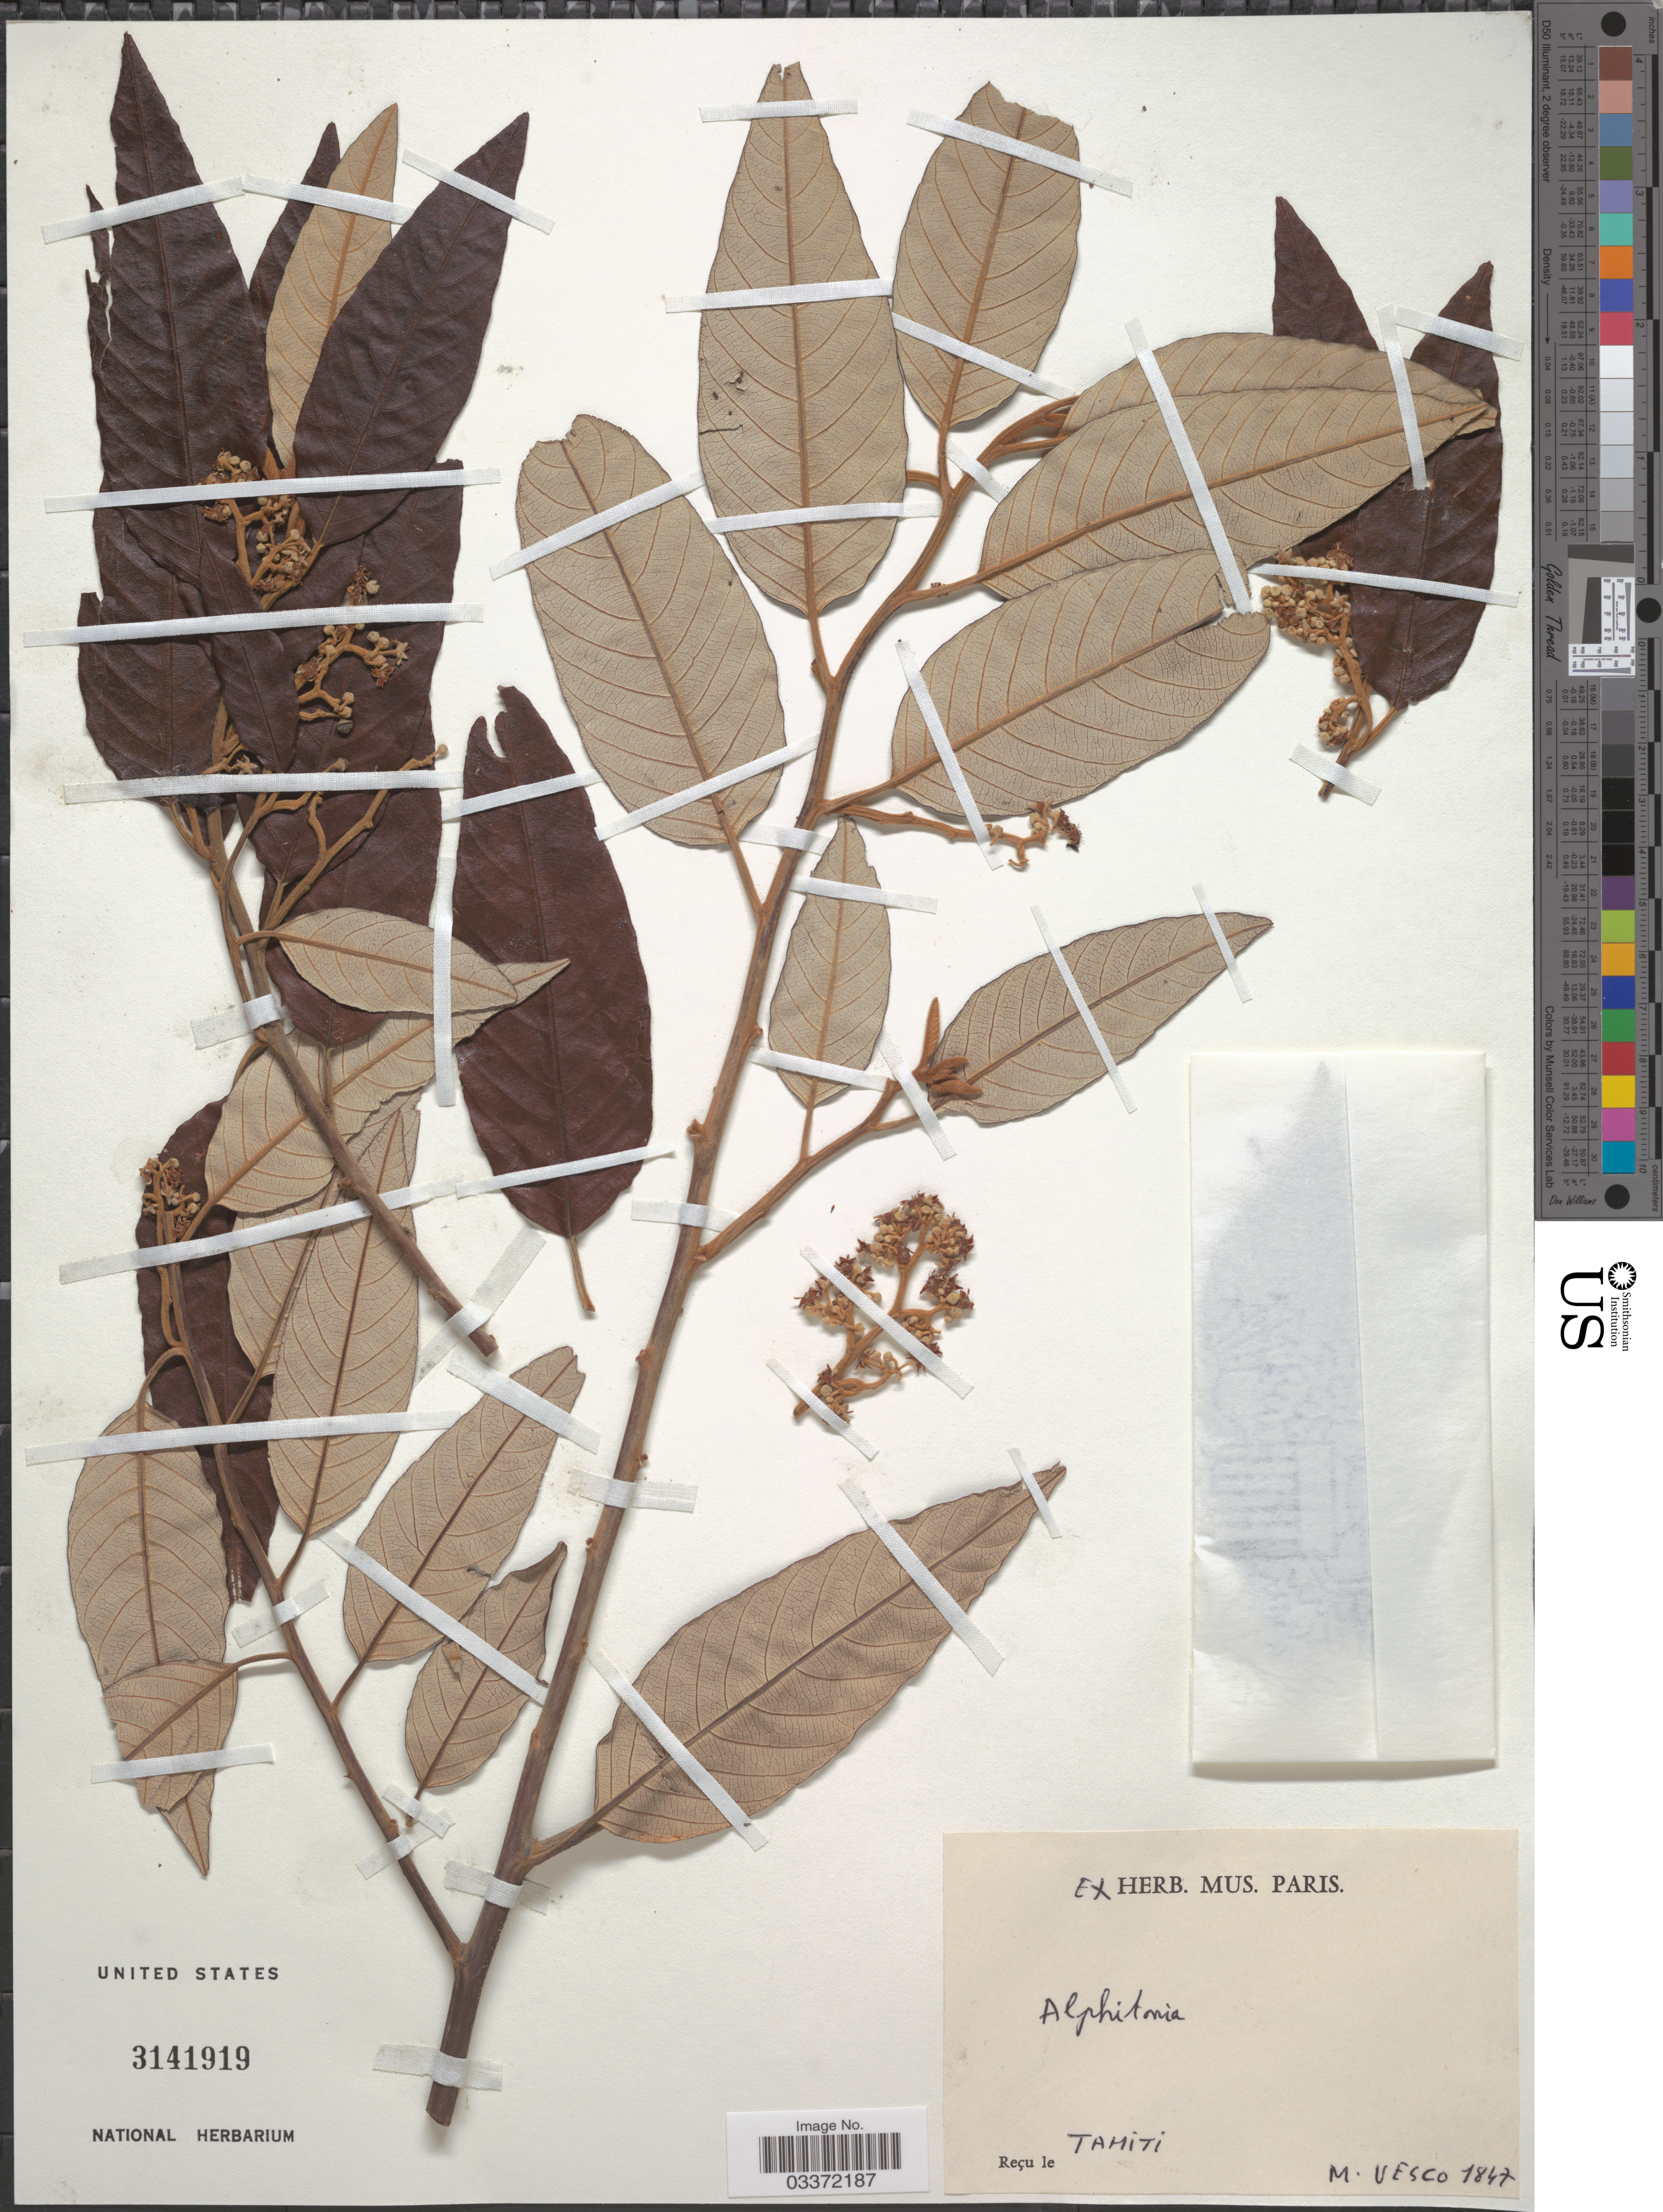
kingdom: Plantae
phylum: Tracheophyta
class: Magnoliopsida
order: Rosales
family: Rhamnaceae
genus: Alphitonia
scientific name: Alphitonia sp.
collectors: M. Vesco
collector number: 1847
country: French Polynesia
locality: Tahiti.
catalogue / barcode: US 3141919